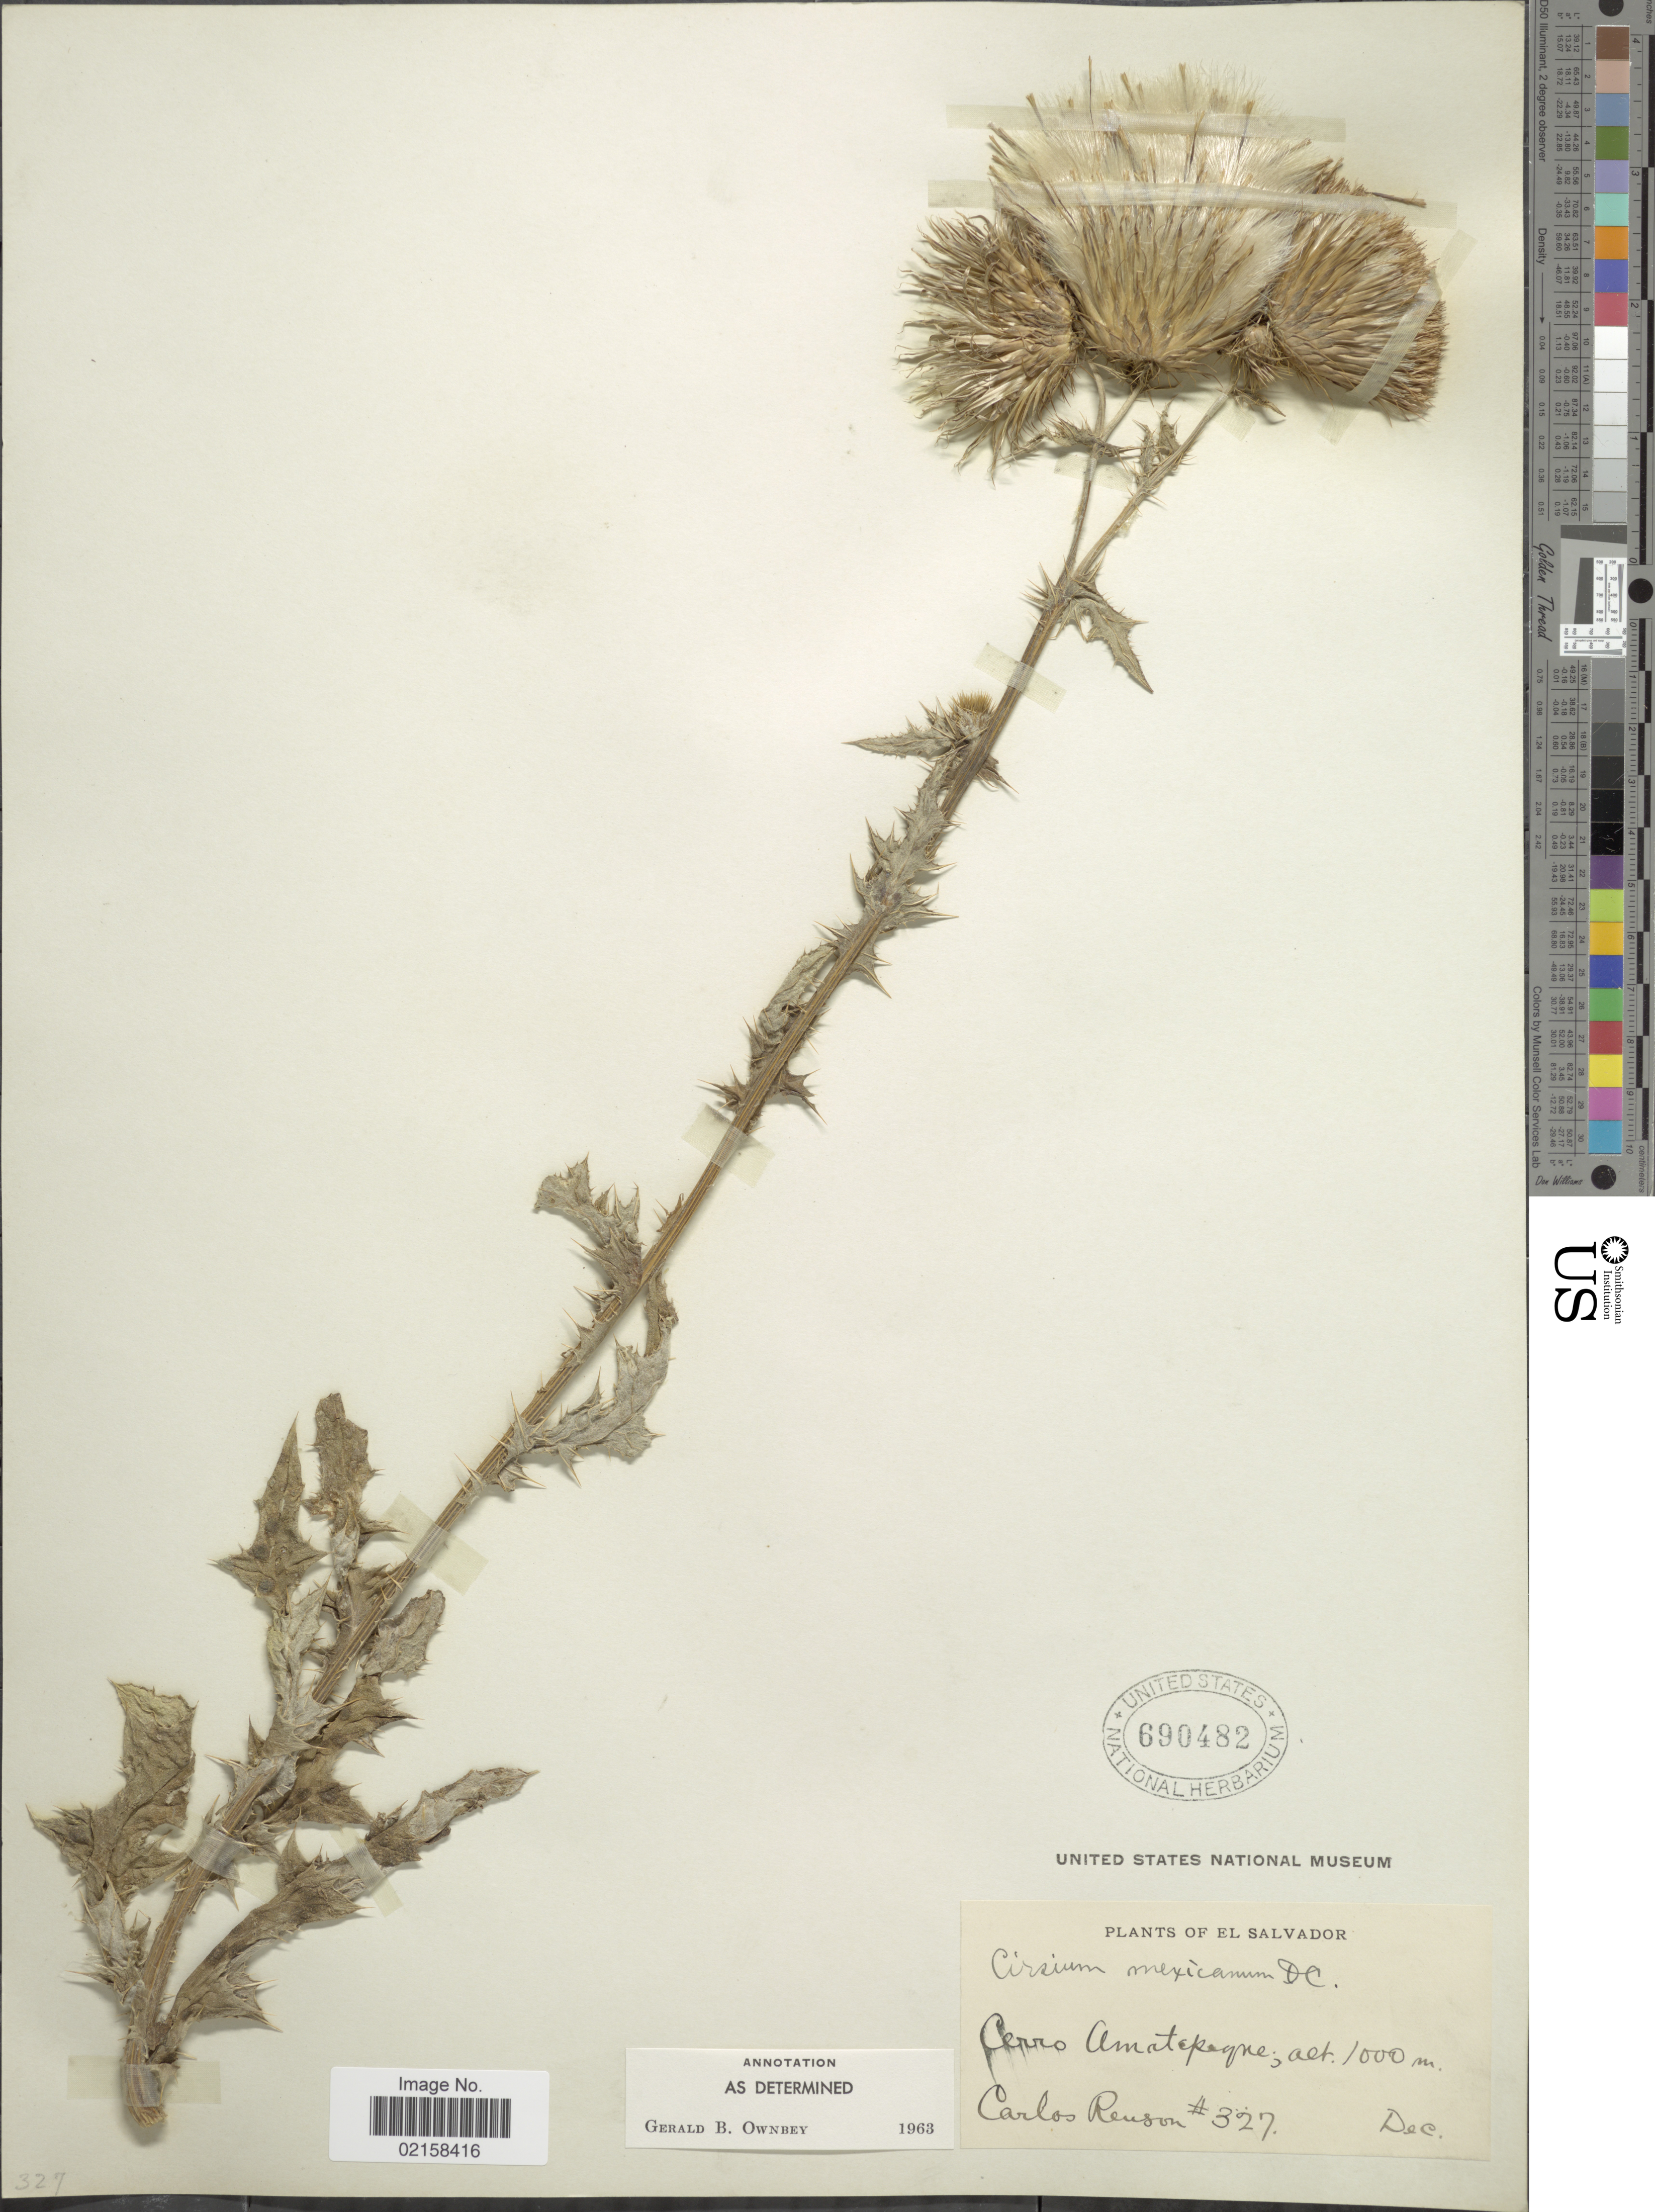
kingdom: Plantae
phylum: Tracheophyta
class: Magnoliopsida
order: Asterales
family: Asteraceae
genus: Cirsium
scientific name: Cirsium mexicanum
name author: DC.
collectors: C. Renson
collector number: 327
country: El Salvador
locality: Cerro Amatepeque.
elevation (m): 1000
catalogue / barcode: US 690482